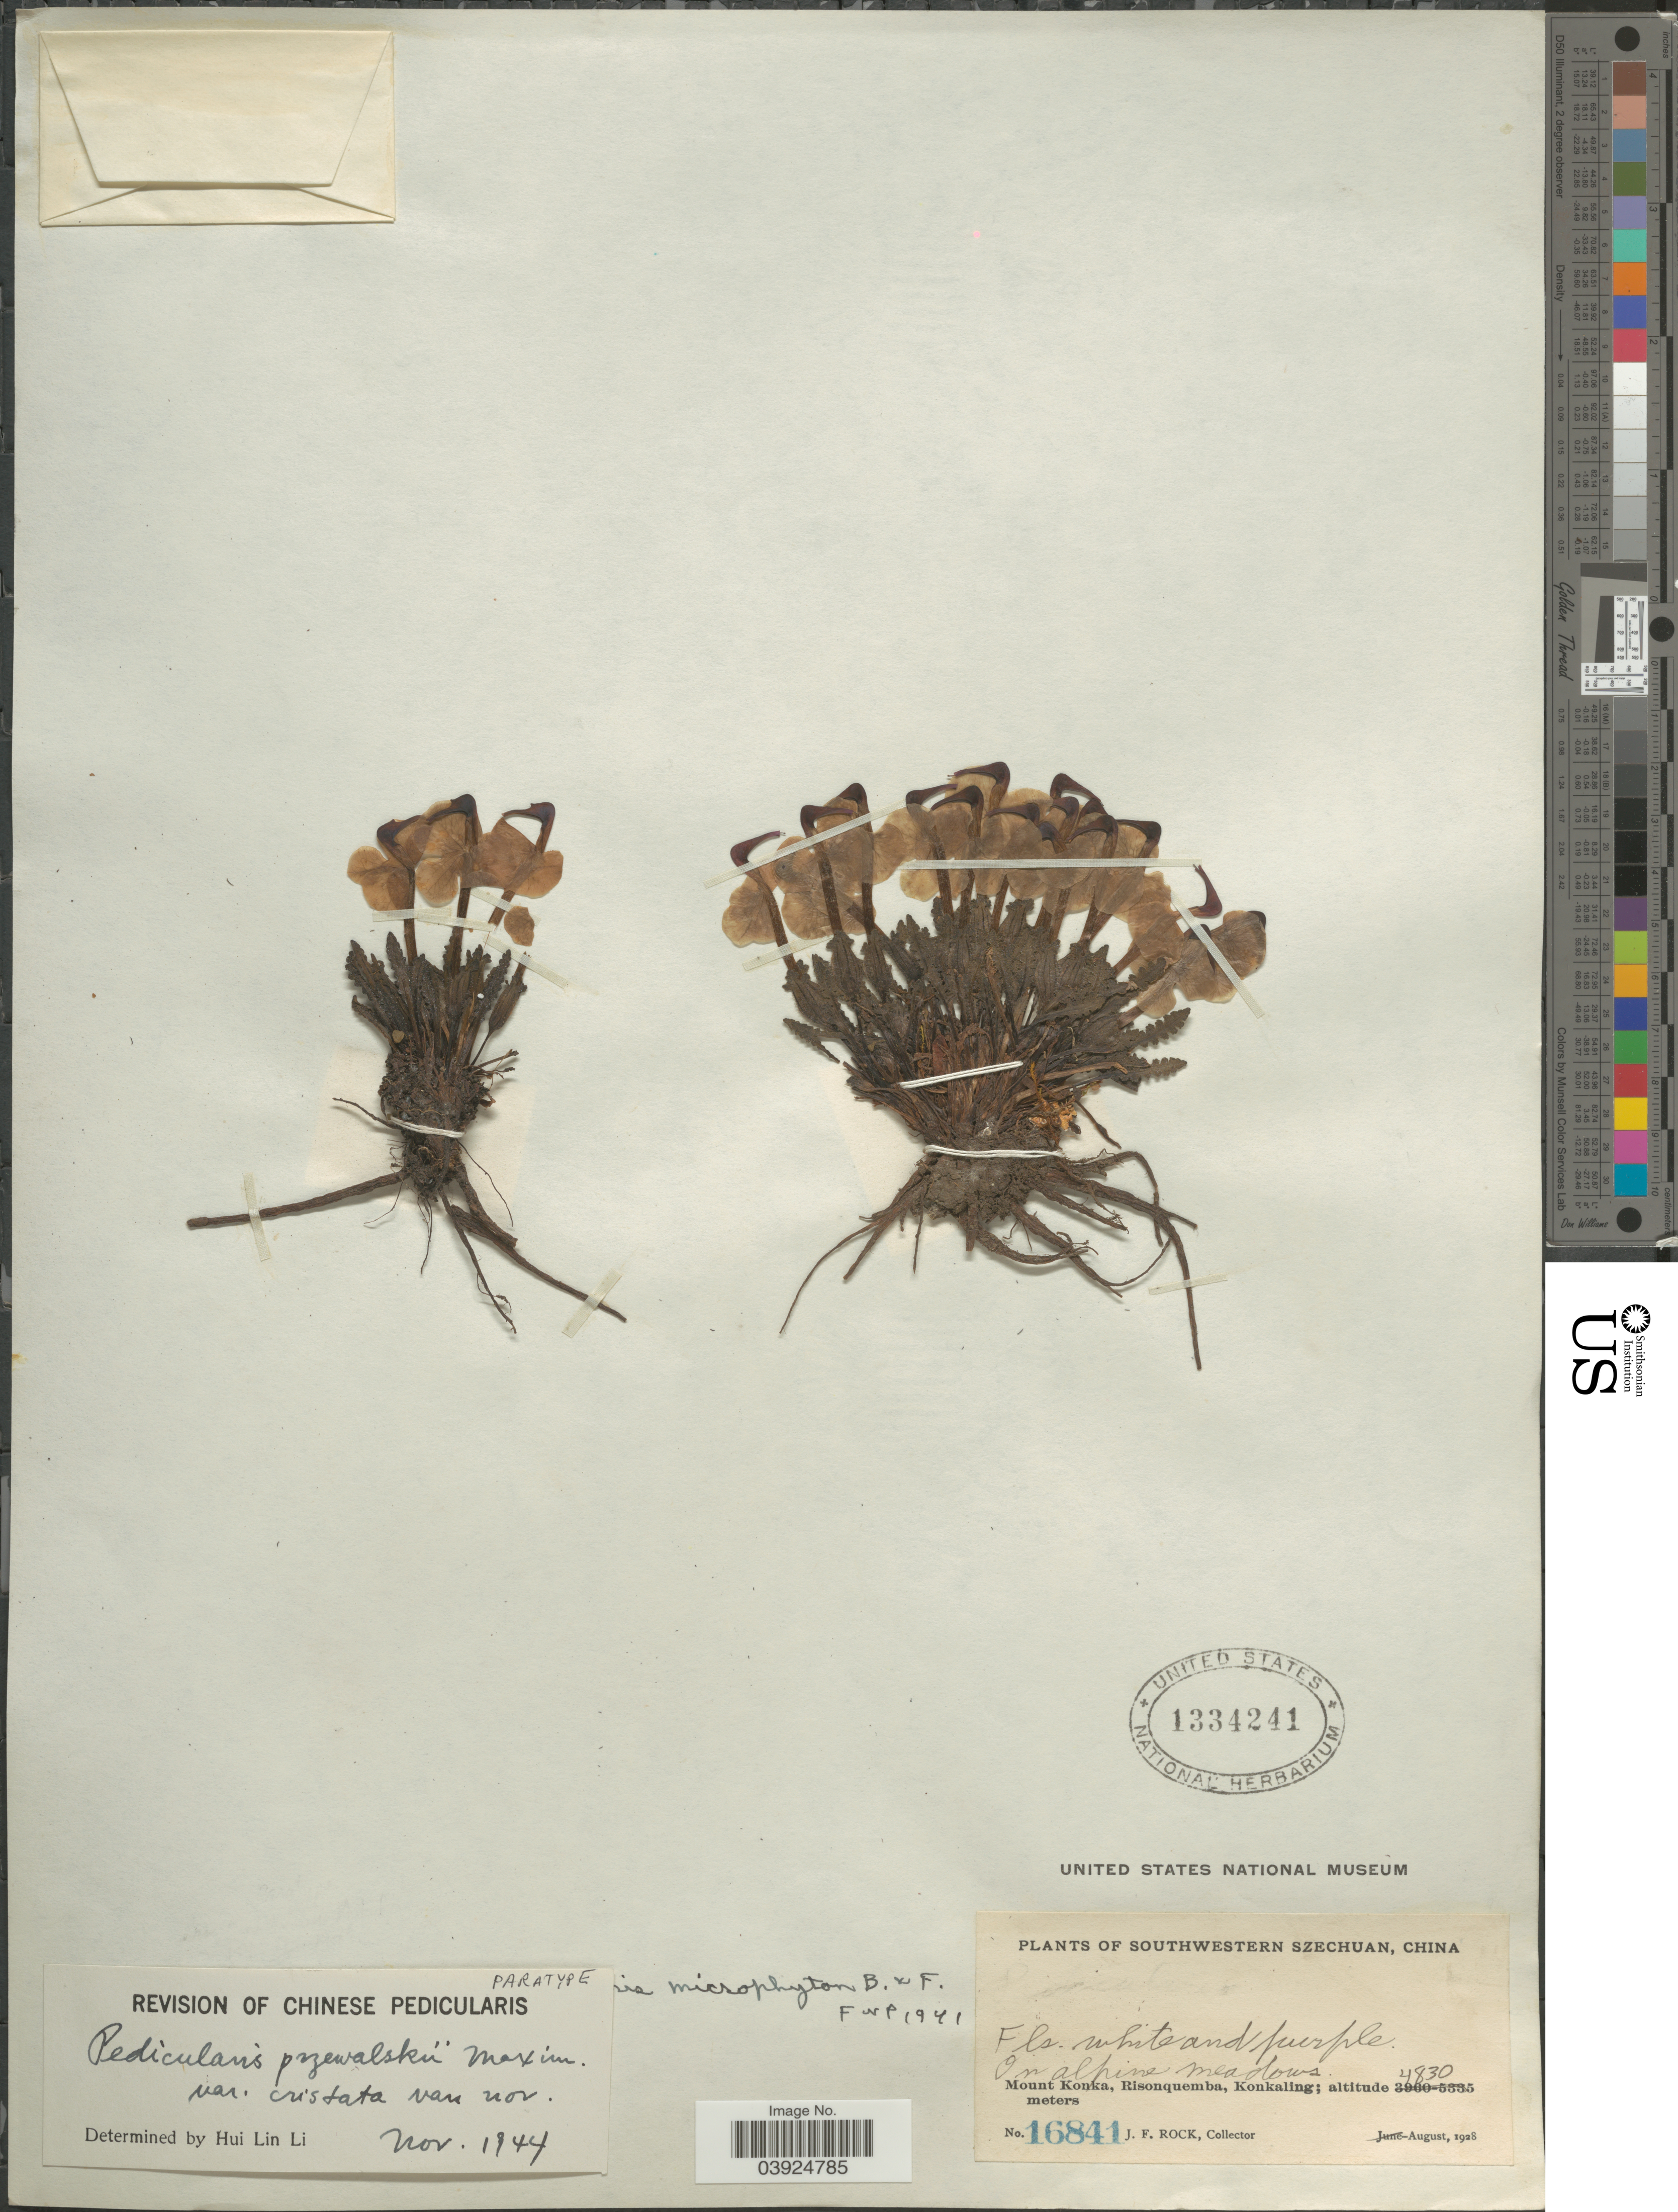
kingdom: Plantae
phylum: Tracheophyta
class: Magnoliopsida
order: Lamiales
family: Orobanchaceae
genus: Pedicularis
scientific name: Pedicularis przewalskii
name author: Maxim.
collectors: J. Rock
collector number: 16841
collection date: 1928-08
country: China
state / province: Sichuan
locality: Southwestern Szechuan. Mount Konka, Risonquemba, Konkaling.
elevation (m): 4830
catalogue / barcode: US 1334241